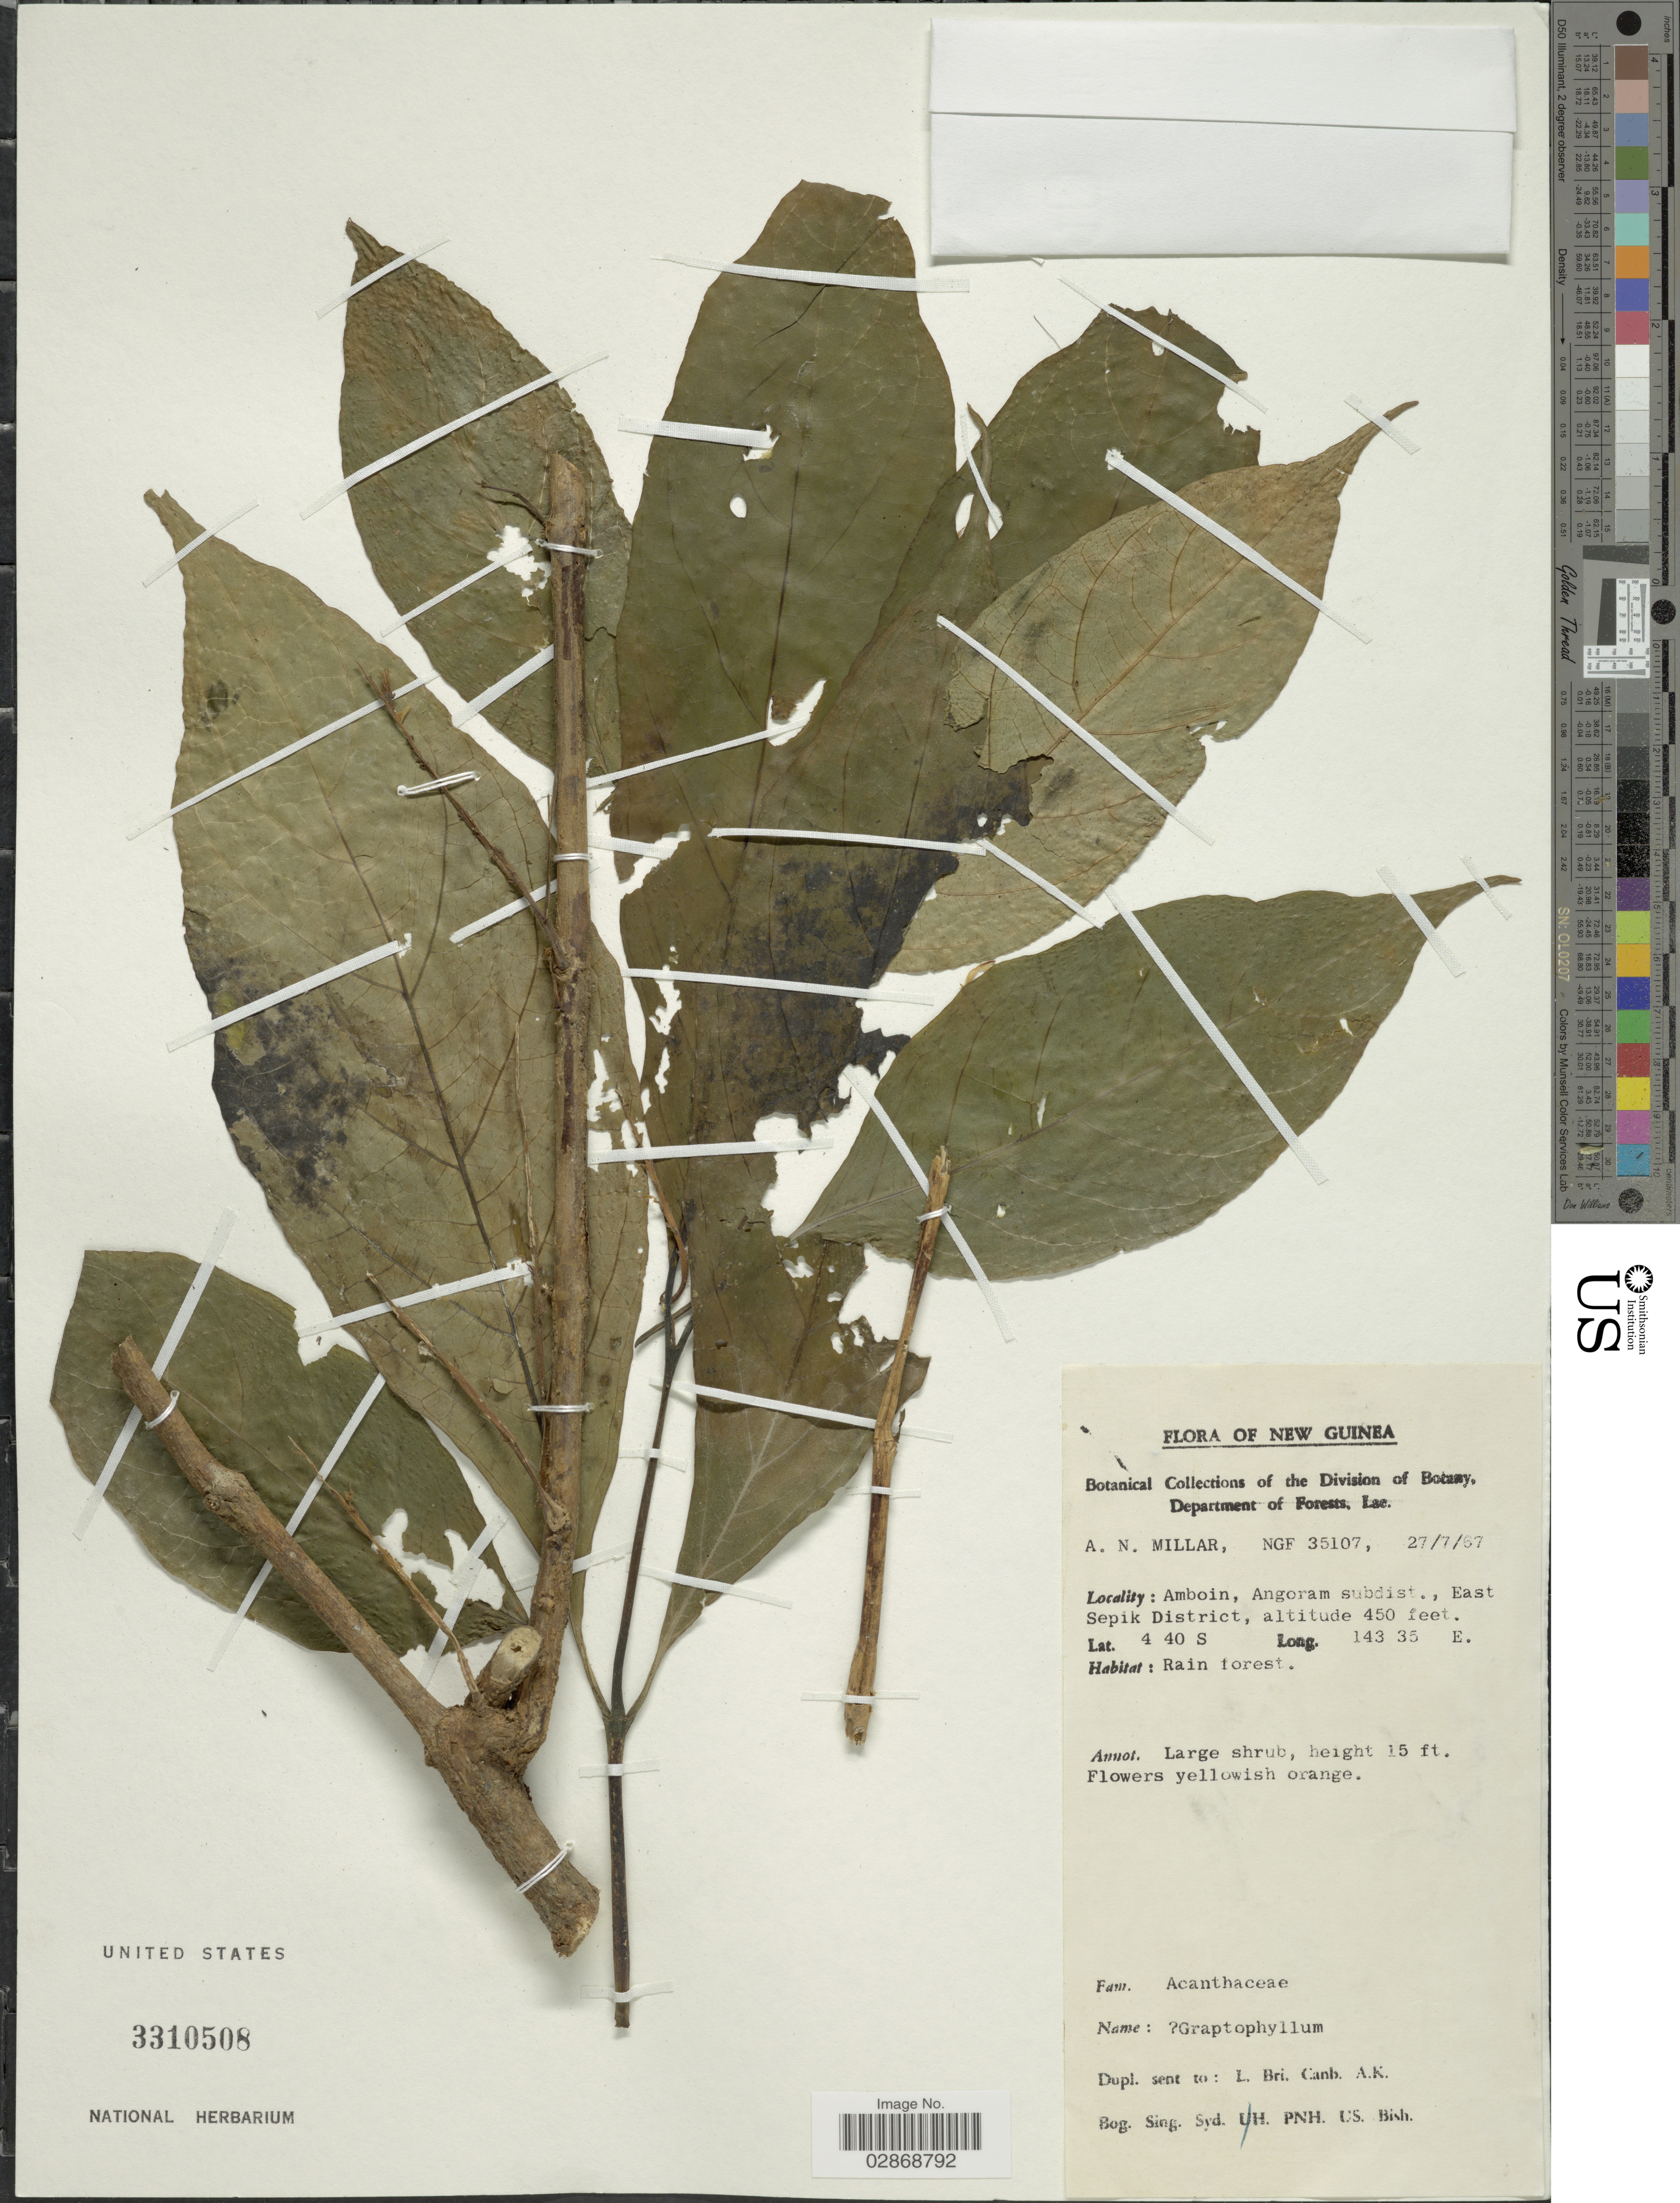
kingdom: Plantae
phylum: Tracheophyta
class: Magnoliopsida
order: Lamiales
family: Acanthaceae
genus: Graptophyllum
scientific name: Graptophyllum sp.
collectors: A. Millar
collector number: NGF35107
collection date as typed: Transcribed d/m/y: 27/7/67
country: Papua New Guinea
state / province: East Sepik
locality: New Guinea. Amboin, Angoram sundist., East Sepik District.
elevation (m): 137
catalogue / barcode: US 3310508